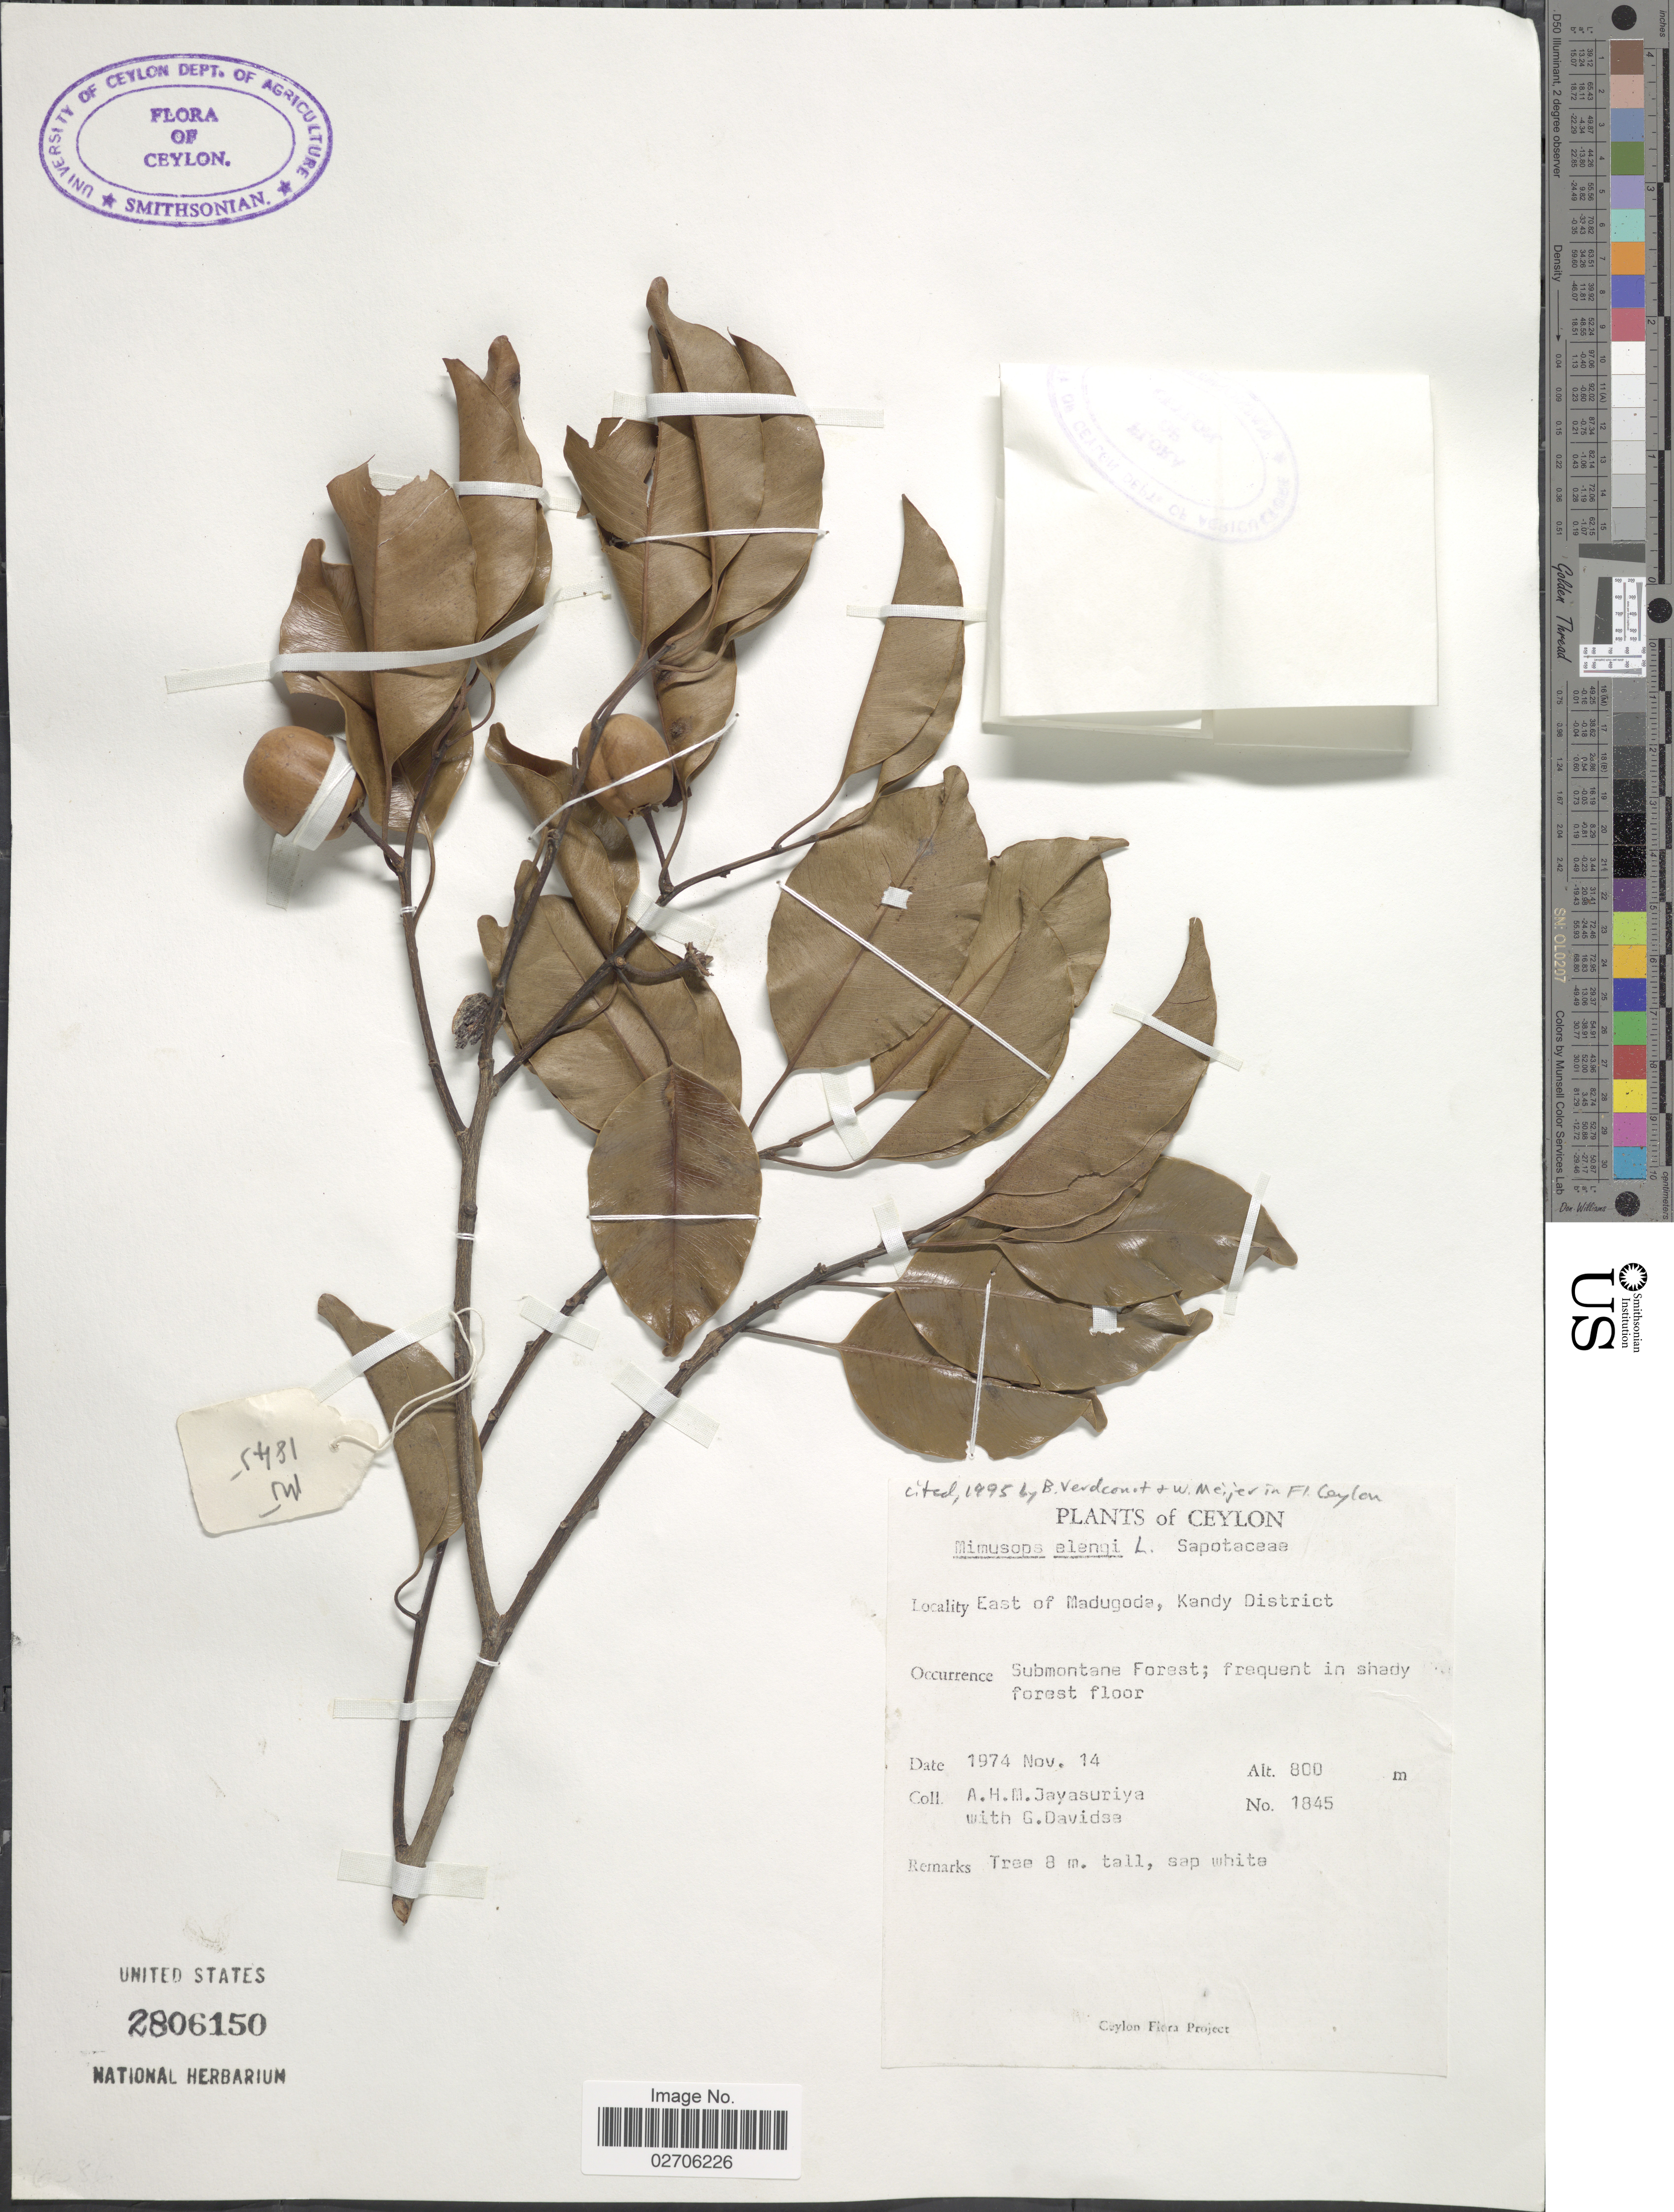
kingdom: Plantae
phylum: Tracheophyta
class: Magnoliopsida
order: Ericales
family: Sapotaceae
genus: Mimusops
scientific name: Mimusops djave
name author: Engl.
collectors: A. H. Jayasuriya & G. Davidse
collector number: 1845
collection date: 1974-11-14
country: Sri Lanka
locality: Ceylon. East of Madugoda, Kandy District.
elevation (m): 800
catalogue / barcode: US 2806150